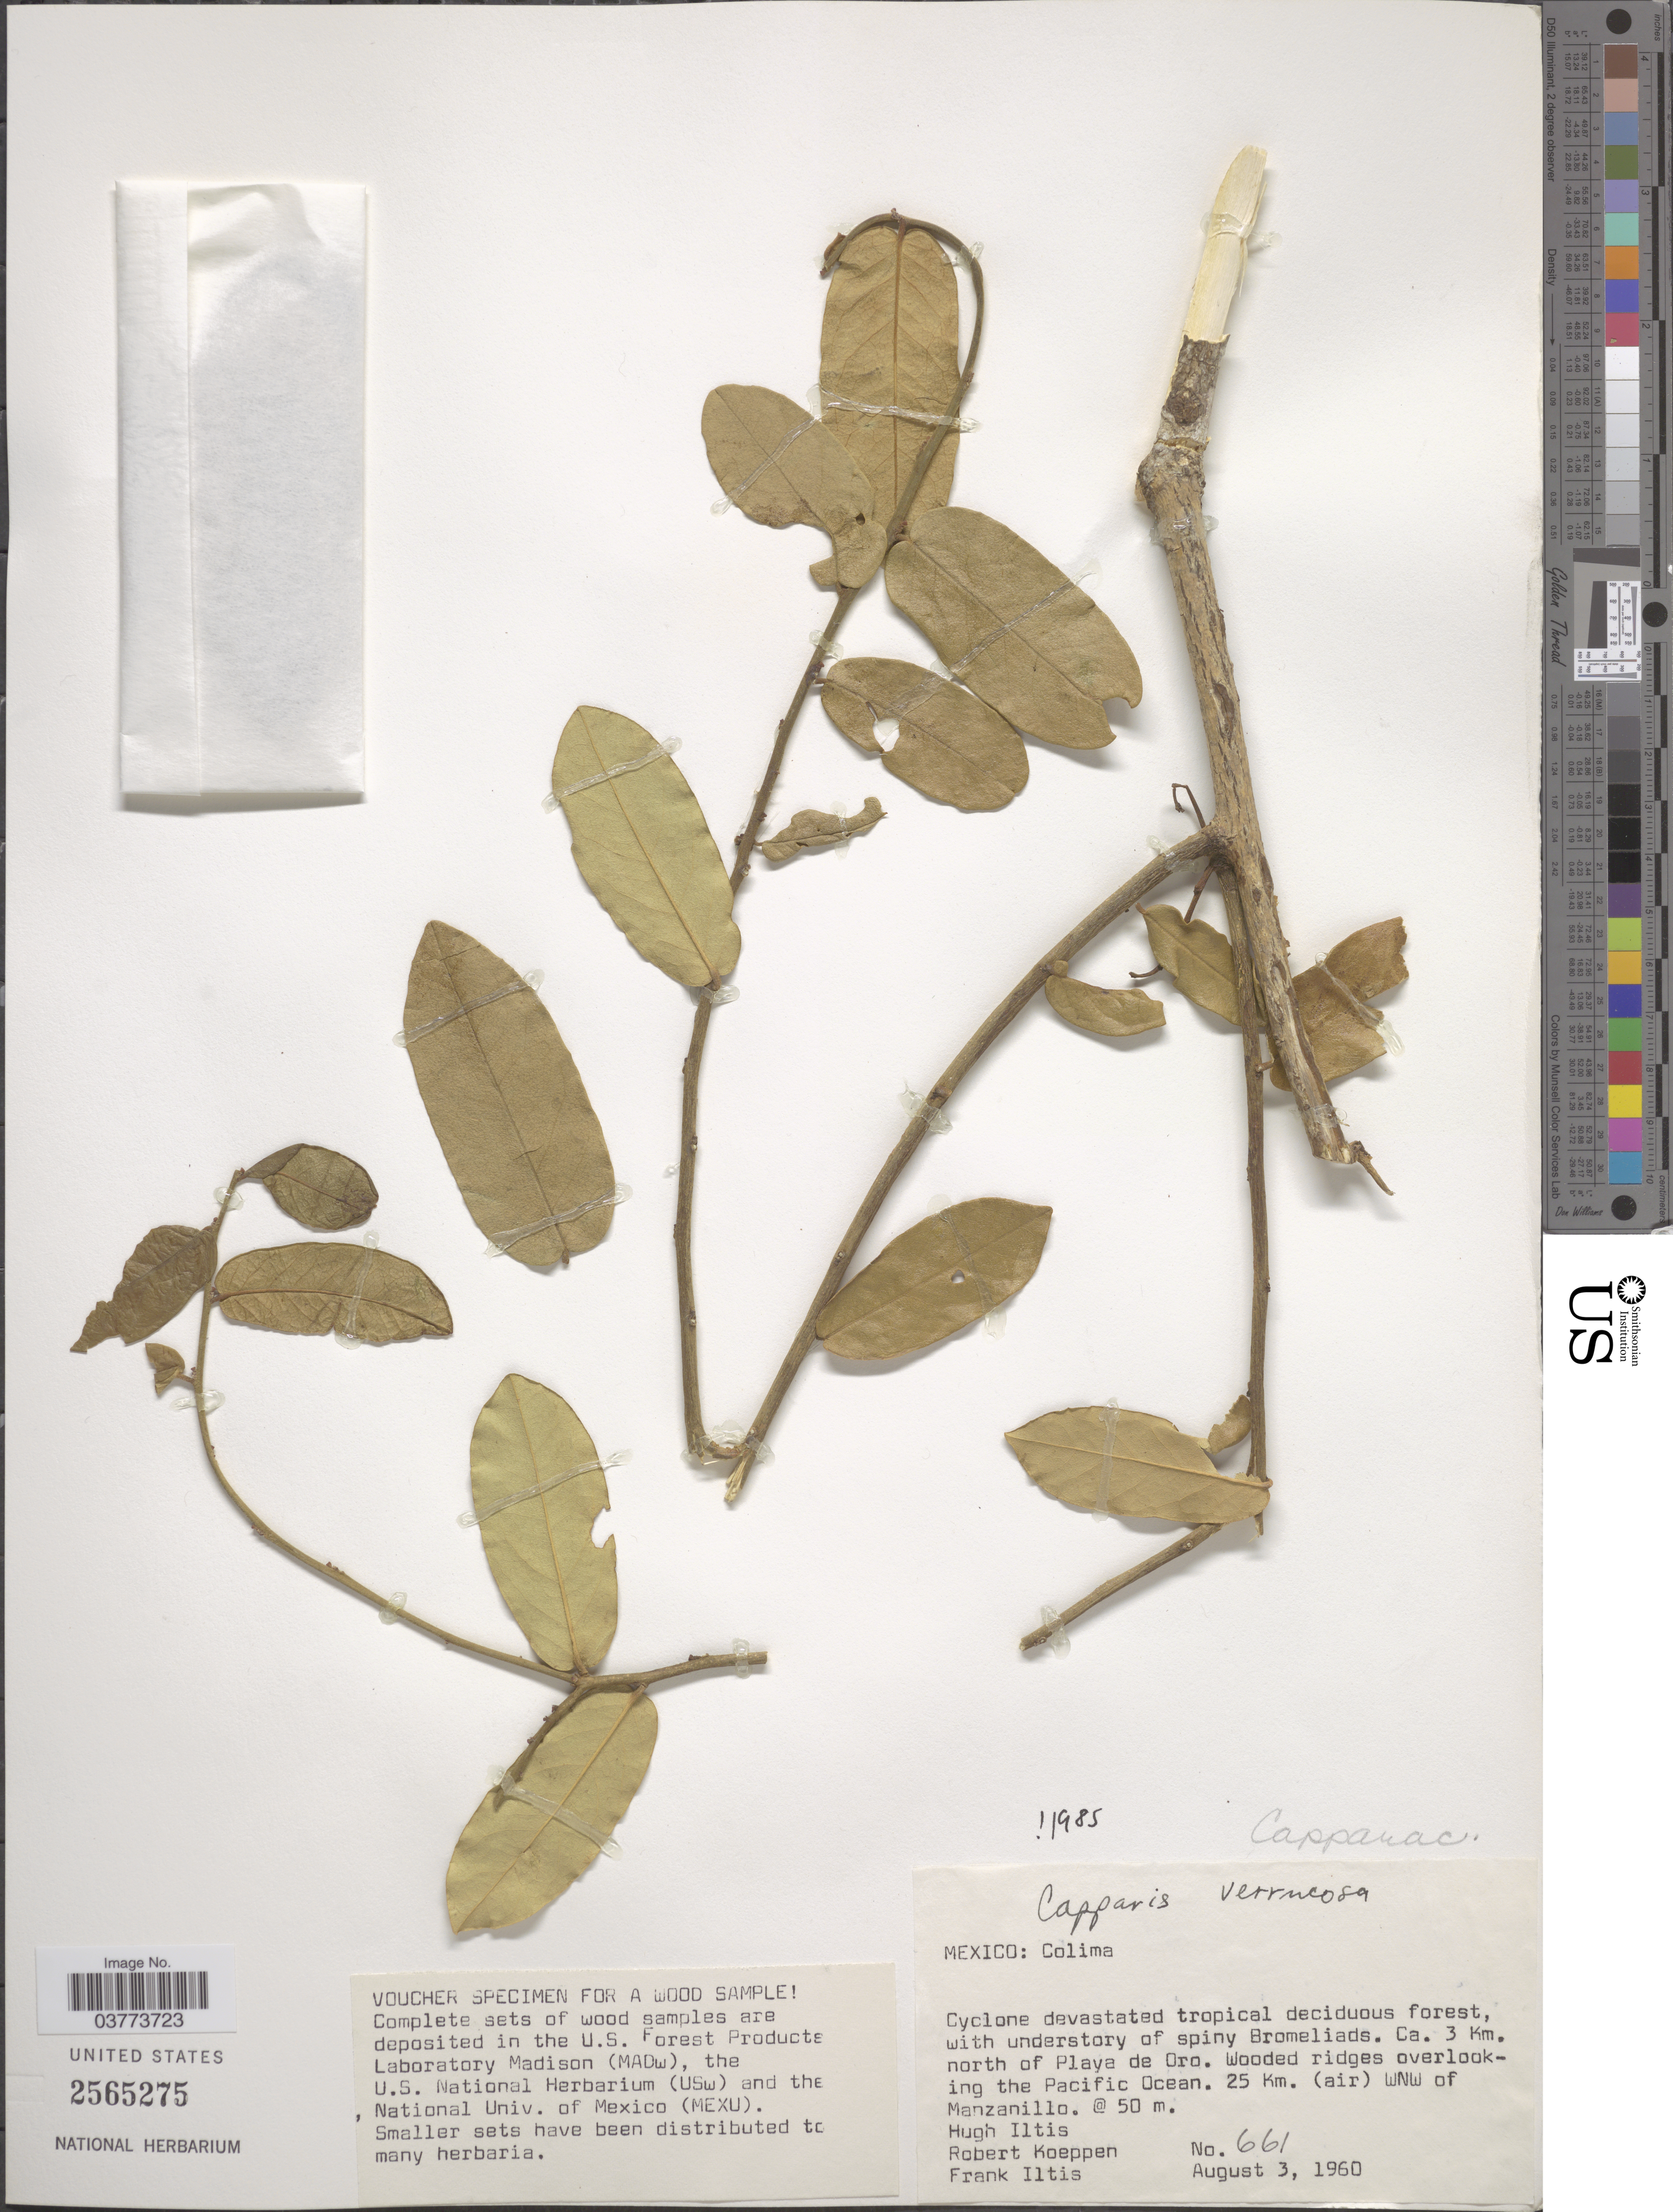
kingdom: Plantae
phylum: Tracheophyta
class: Magnoliopsida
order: Brassicales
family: Capparaceae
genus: Cynophalla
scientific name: Cynophalla verrucosa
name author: (Jacq.) J. Presl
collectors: H. Iltis, R. C. Koeppen & F. S. Iltis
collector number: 661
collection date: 1960-08-03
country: Mexico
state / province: Colima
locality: Ca. 3 Km. north of Playa de Oro. Wooded ridges overlooking the Pacific Ocean. 25 Km. (air) WNW of Manzanillo.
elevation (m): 50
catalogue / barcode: US 2565275